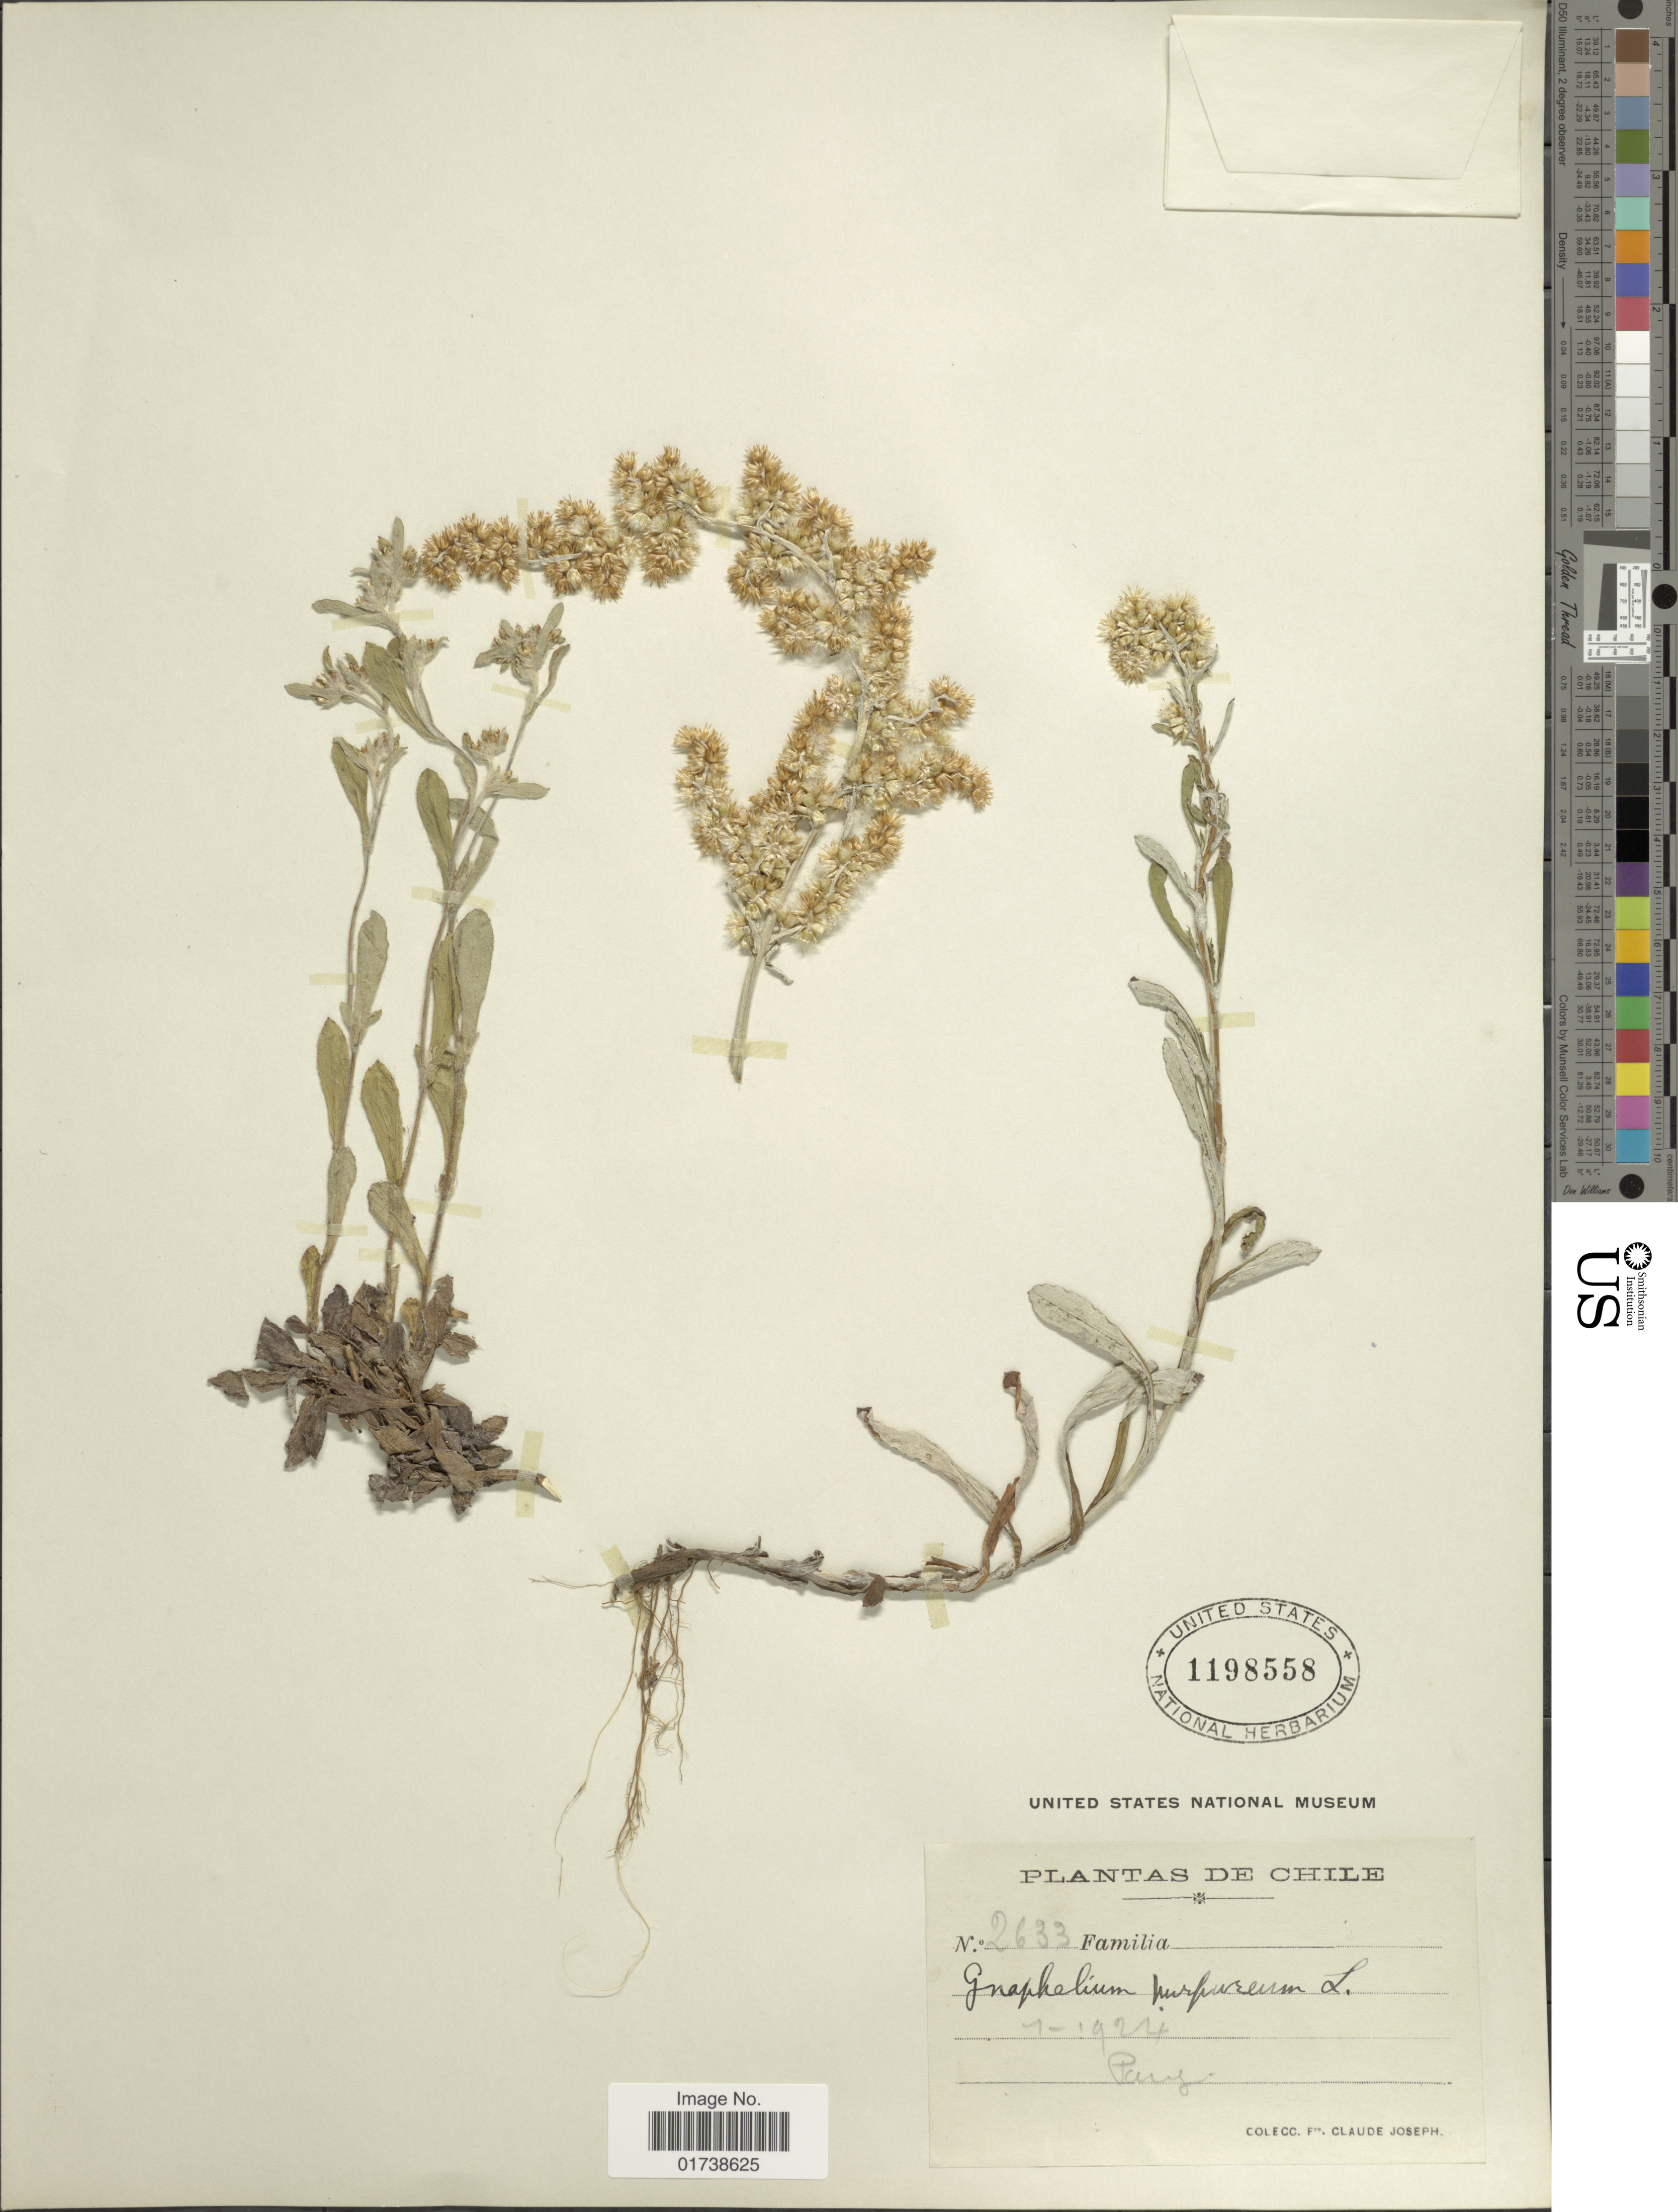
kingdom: Plantae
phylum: Tracheophyta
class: Magnoliopsida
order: Asterales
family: Asteraceae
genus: Gamochaeta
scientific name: Gamochaeta purpurea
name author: (L.) Cabrera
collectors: Bro. Claude-Joseph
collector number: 2633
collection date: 1924-01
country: Chile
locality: Pauz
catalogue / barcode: US 1198558